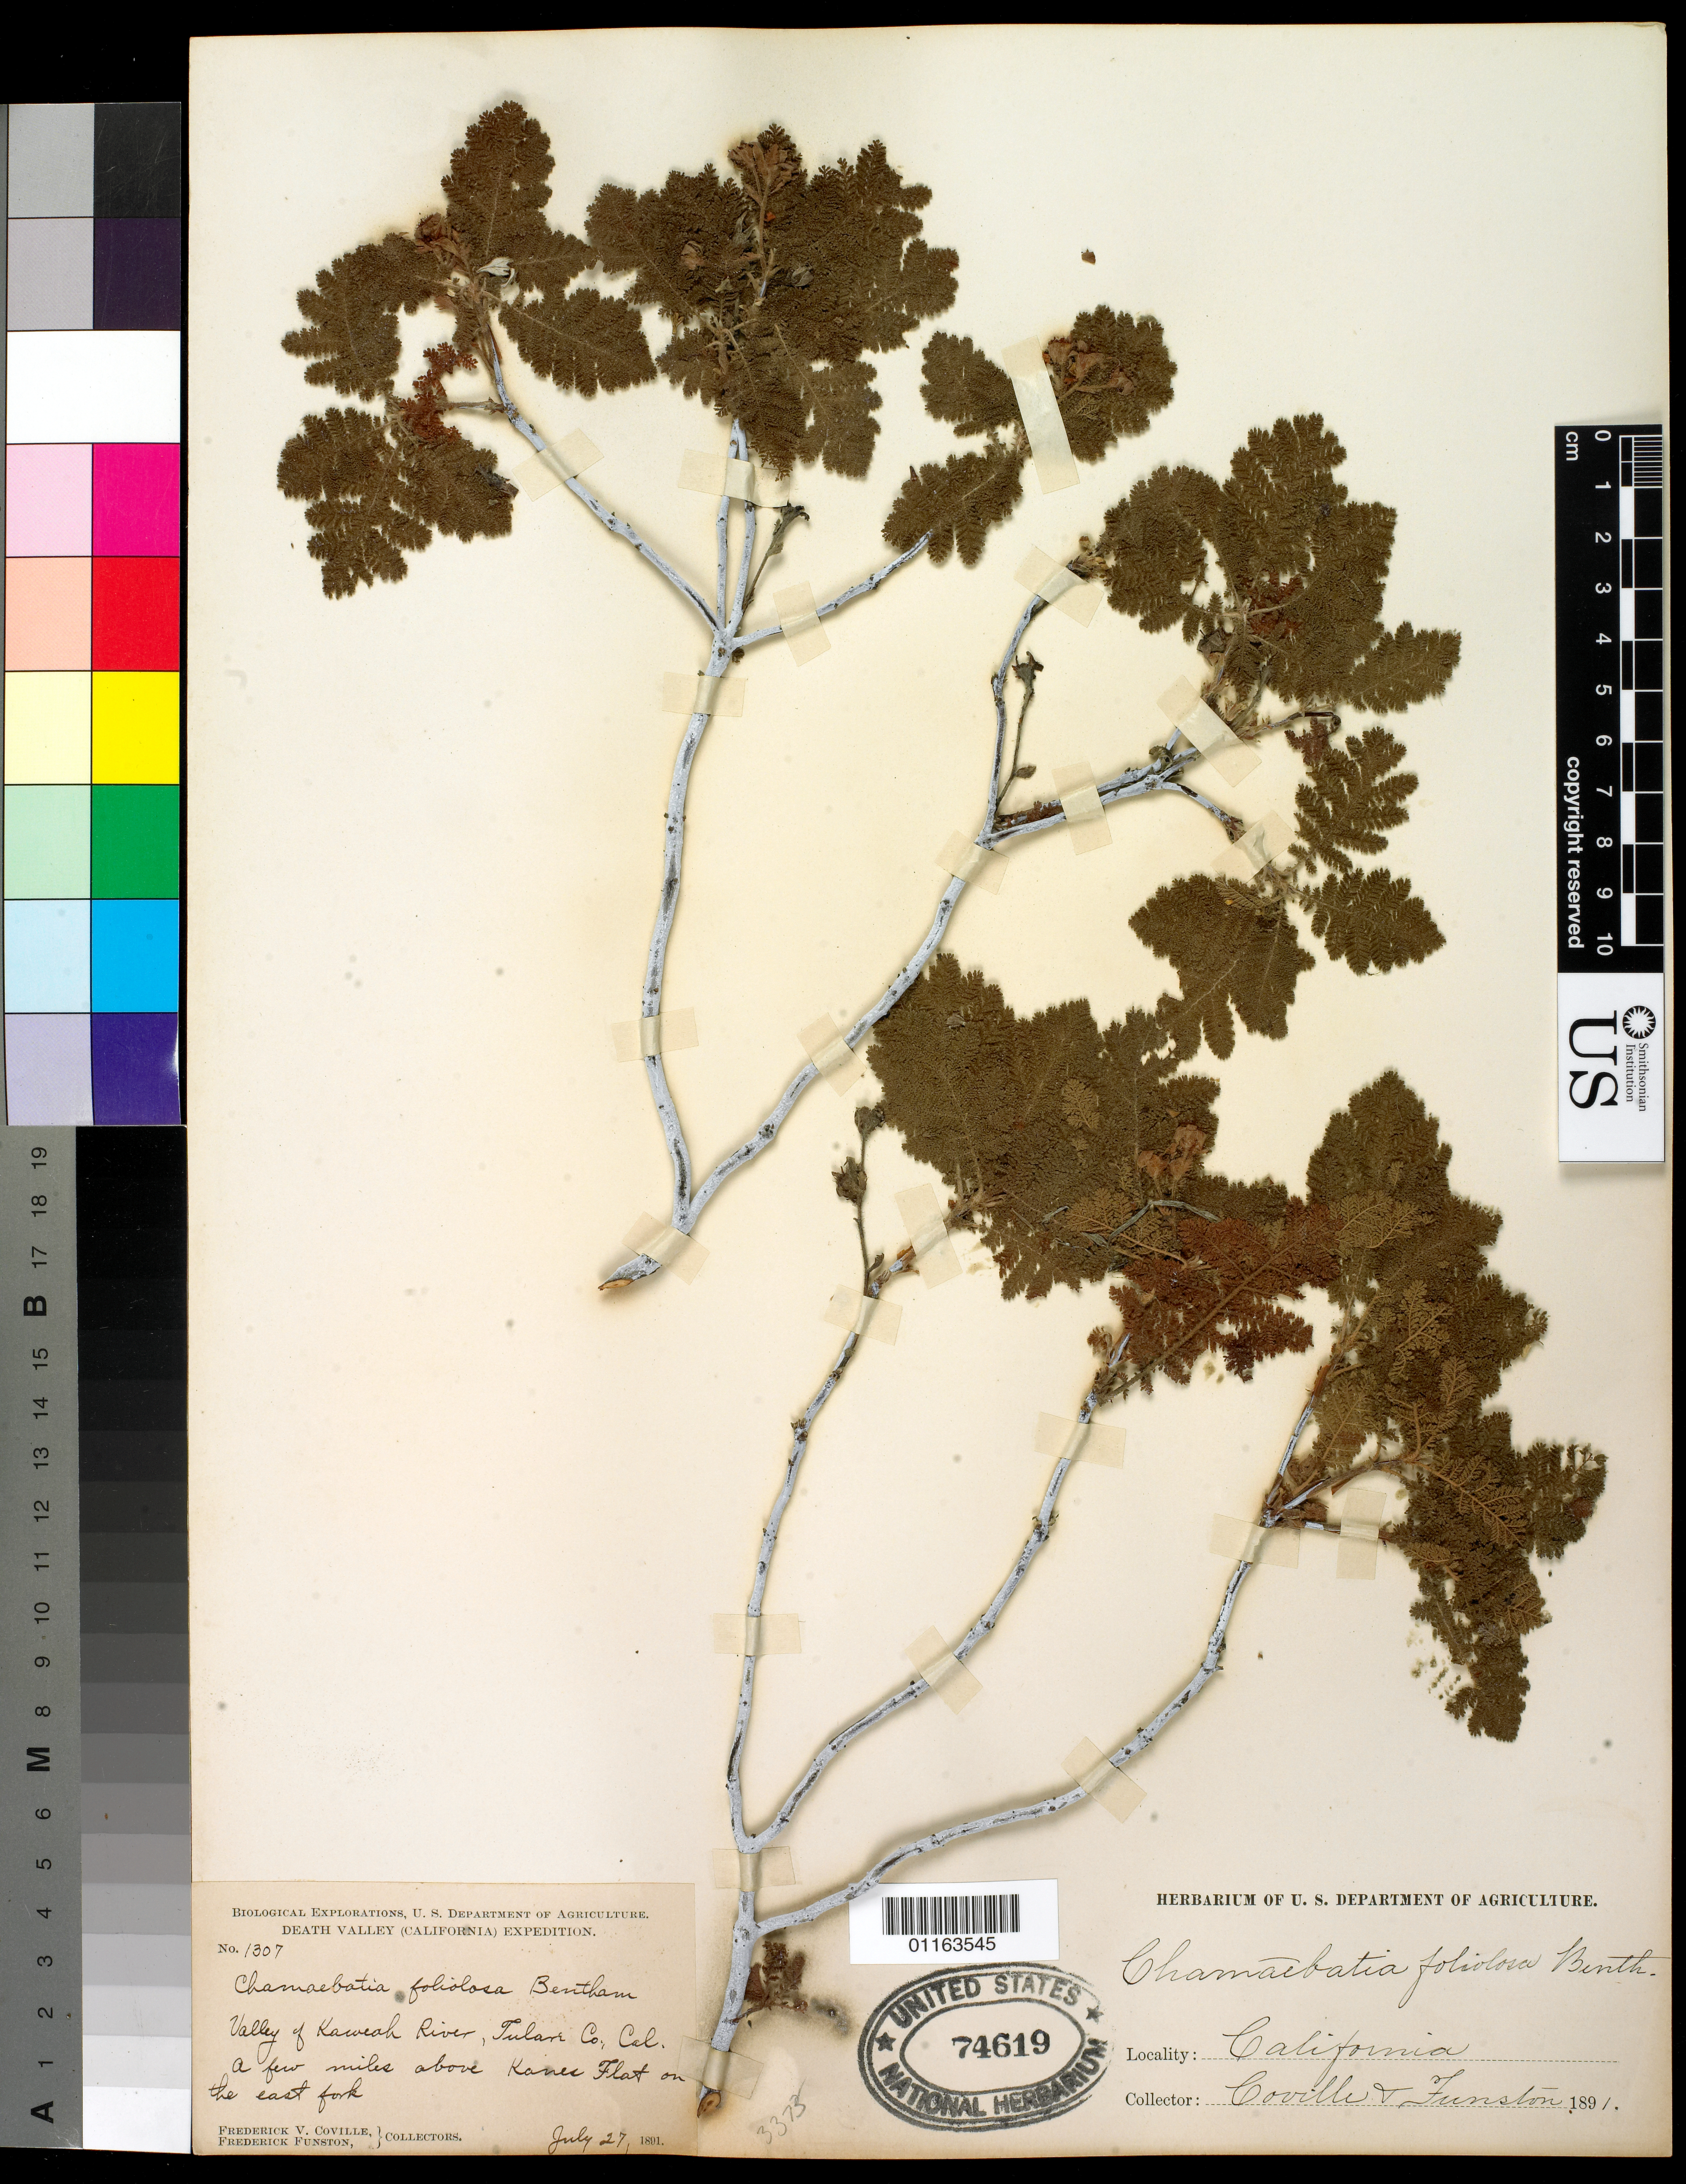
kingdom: Plantae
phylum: Tracheophyta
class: Magnoliopsida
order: Rosales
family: Rosaceae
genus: Chamaebatia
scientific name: Chamaebatia foliolosa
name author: Benth.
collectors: F. V. Coville & F. Funston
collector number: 1307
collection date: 1891-07-27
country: United States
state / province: California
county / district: Tulare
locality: Kaweah River Valley, a few miles above Kanes flat on the east fork.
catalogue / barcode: US 74619